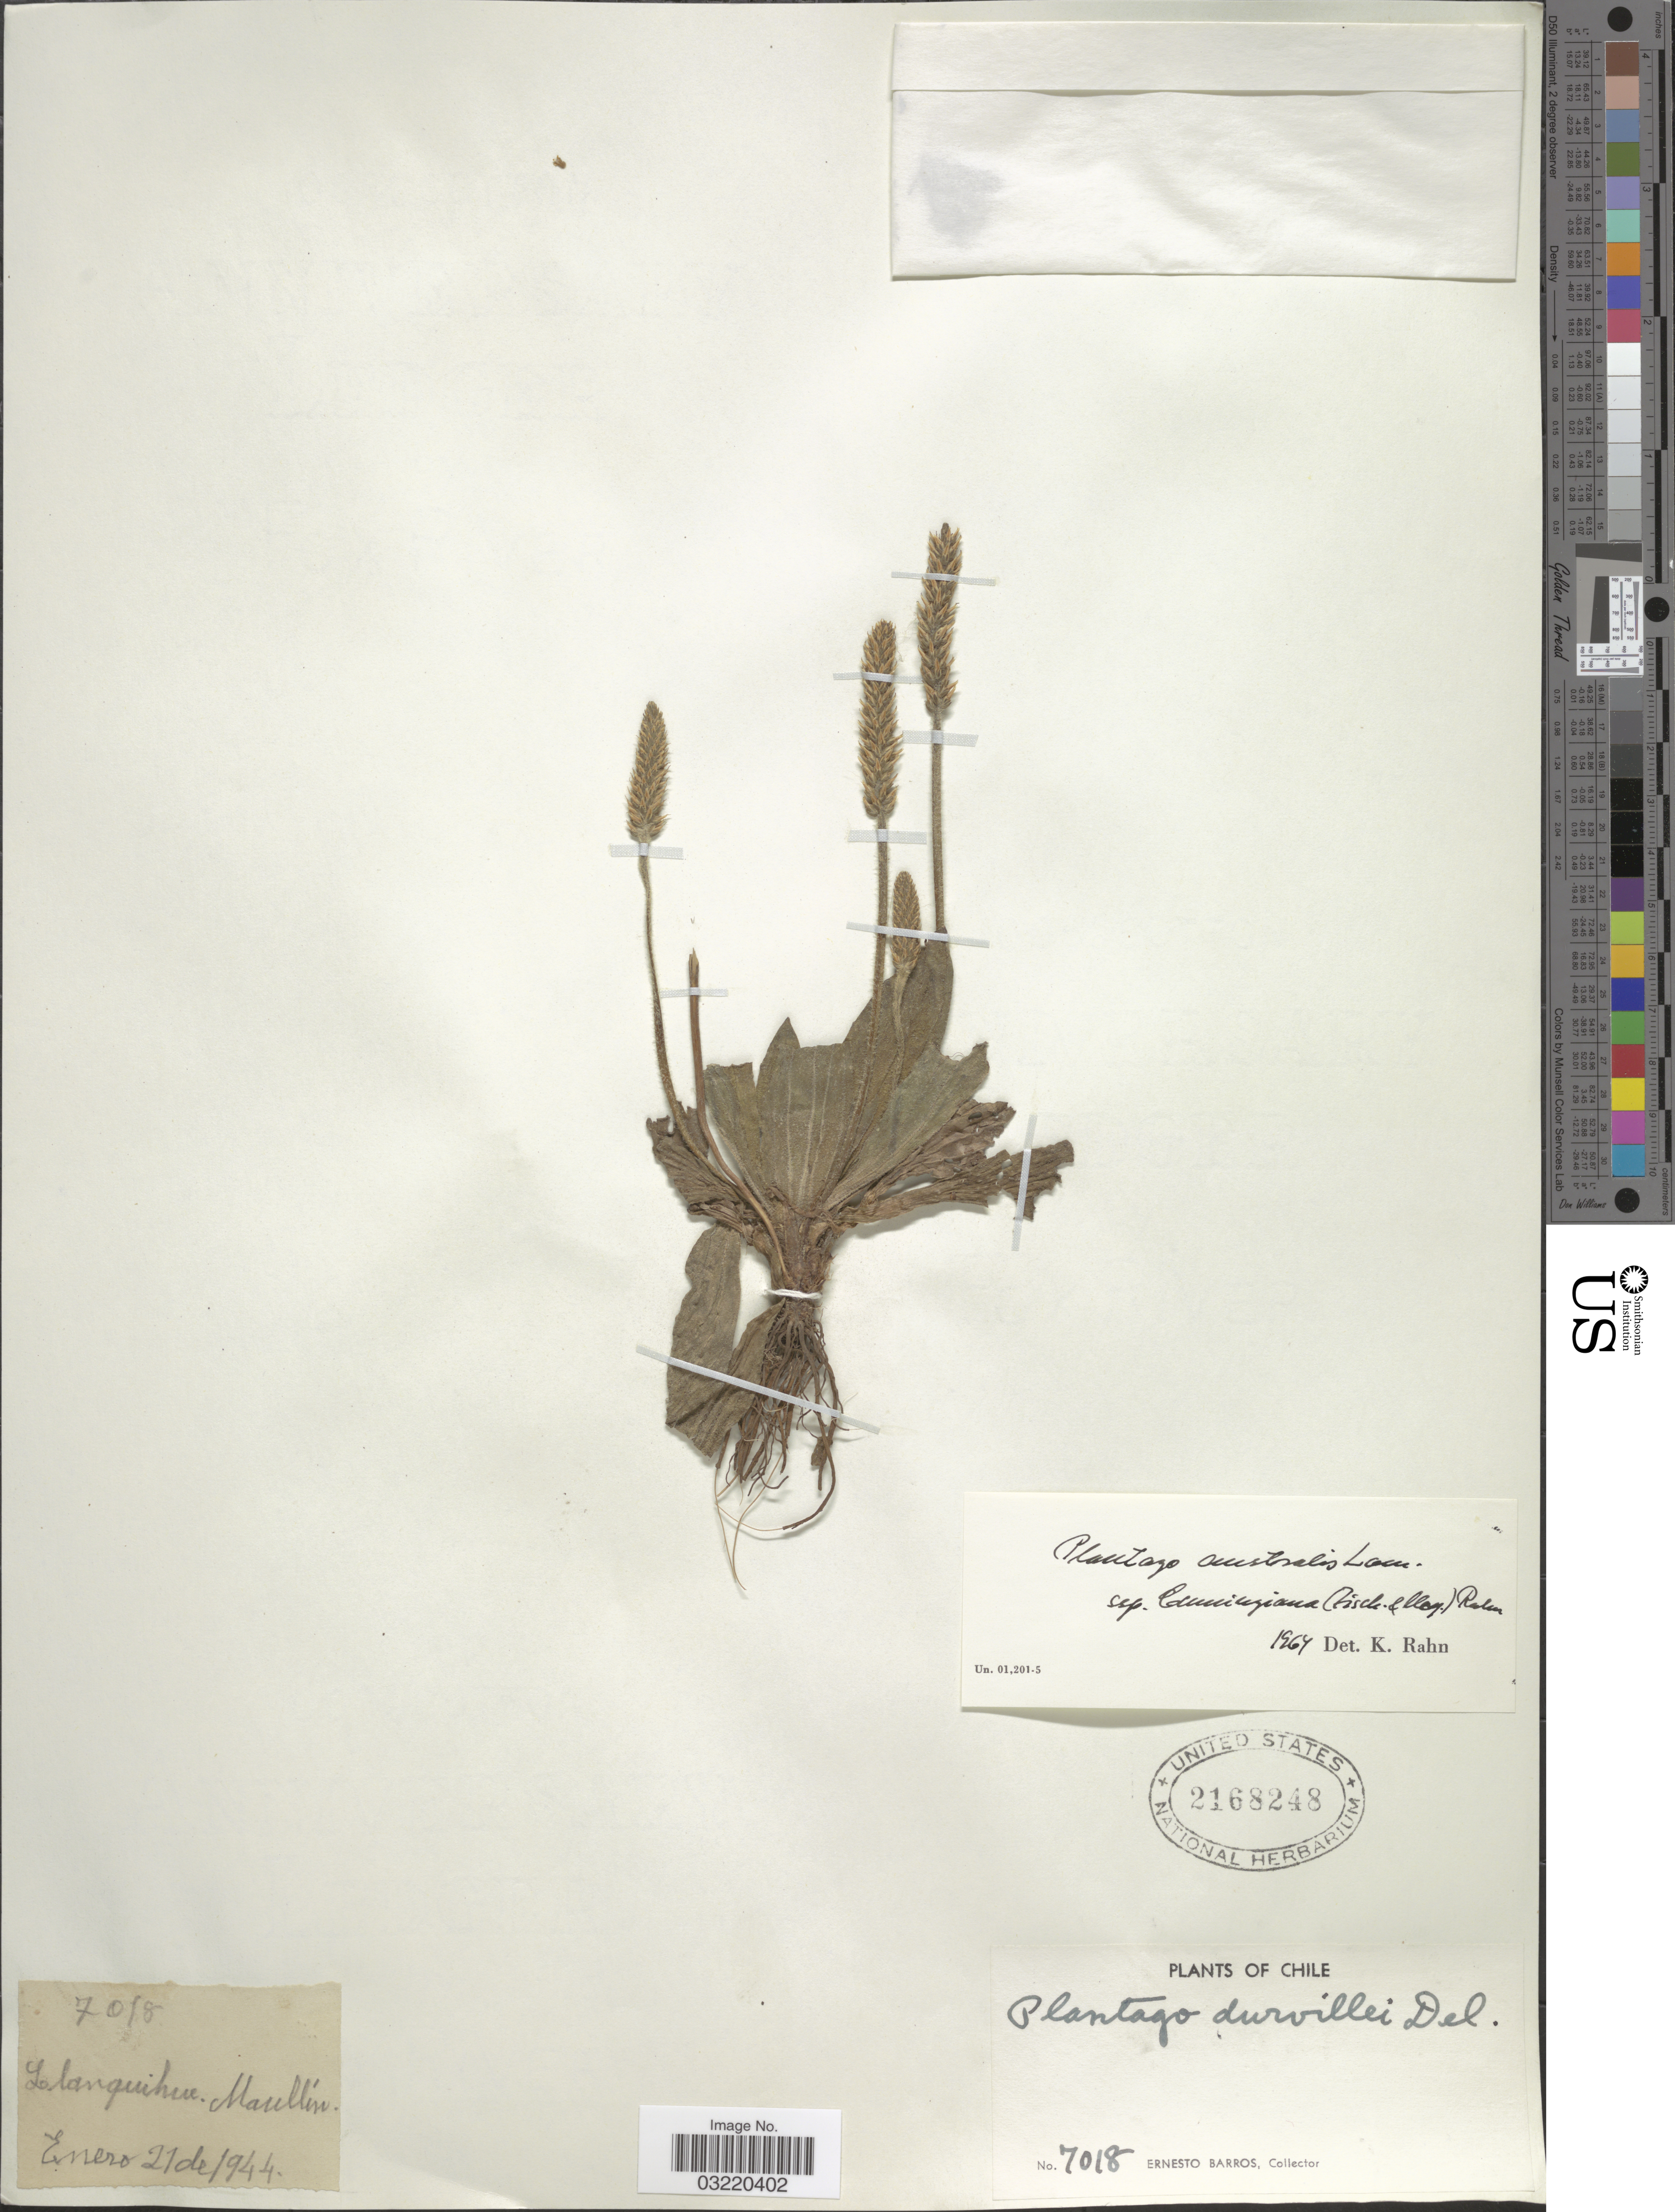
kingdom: Plantae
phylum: Tracheophyta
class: Magnoliopsida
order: Lamiales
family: Plantaginaceae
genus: Plantago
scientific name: Plantago australis subsp. cumingiana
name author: (Fisch. & C.A. Mey.) Rahn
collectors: E. Barros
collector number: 7018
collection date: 1944-01-21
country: Chile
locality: Llanquihue. Maullín.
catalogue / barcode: US 2168248